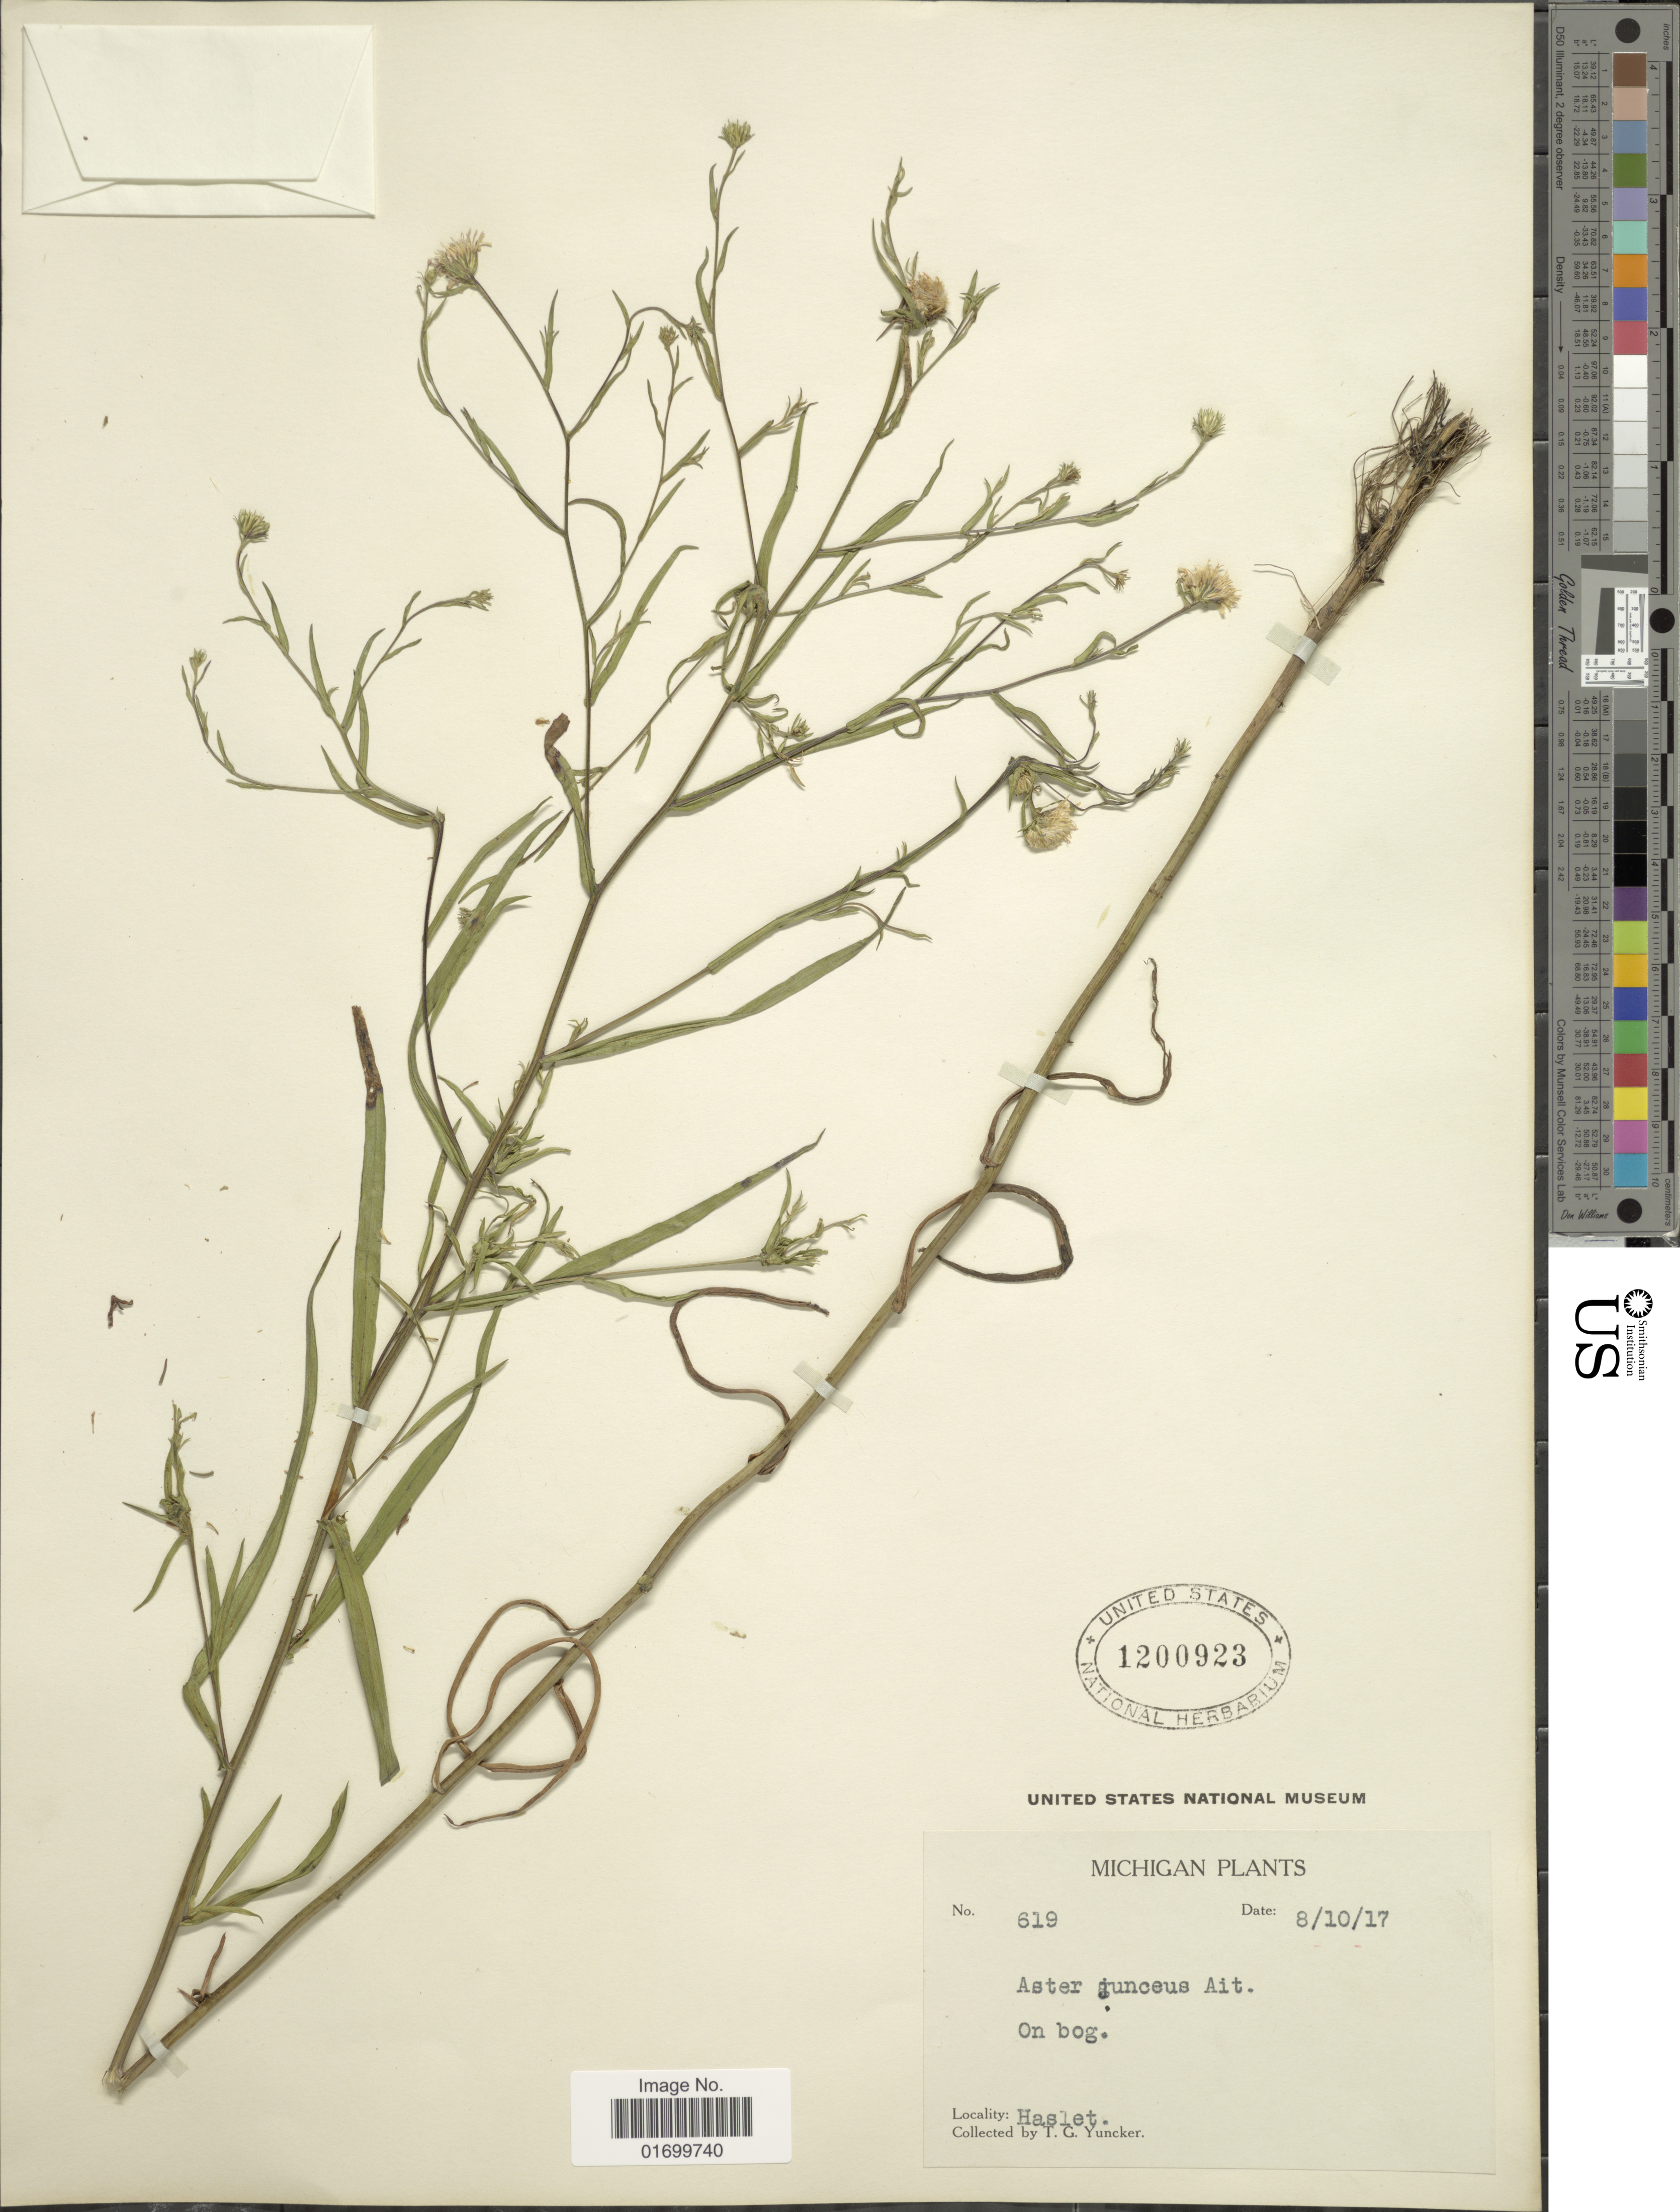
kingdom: Plantae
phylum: Tracheophyta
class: Magnoliopsida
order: Asterales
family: Asteraceae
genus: Symphyotrichum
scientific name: Symphyotrichum boreale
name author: (Torr. & A. Gray) Á. Löve & D. Löve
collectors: T. G. Yuncker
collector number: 619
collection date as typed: Transcribed d/m/y: 8/10/17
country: United States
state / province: Michigan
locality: Haslet. On bog.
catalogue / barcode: US 1200923